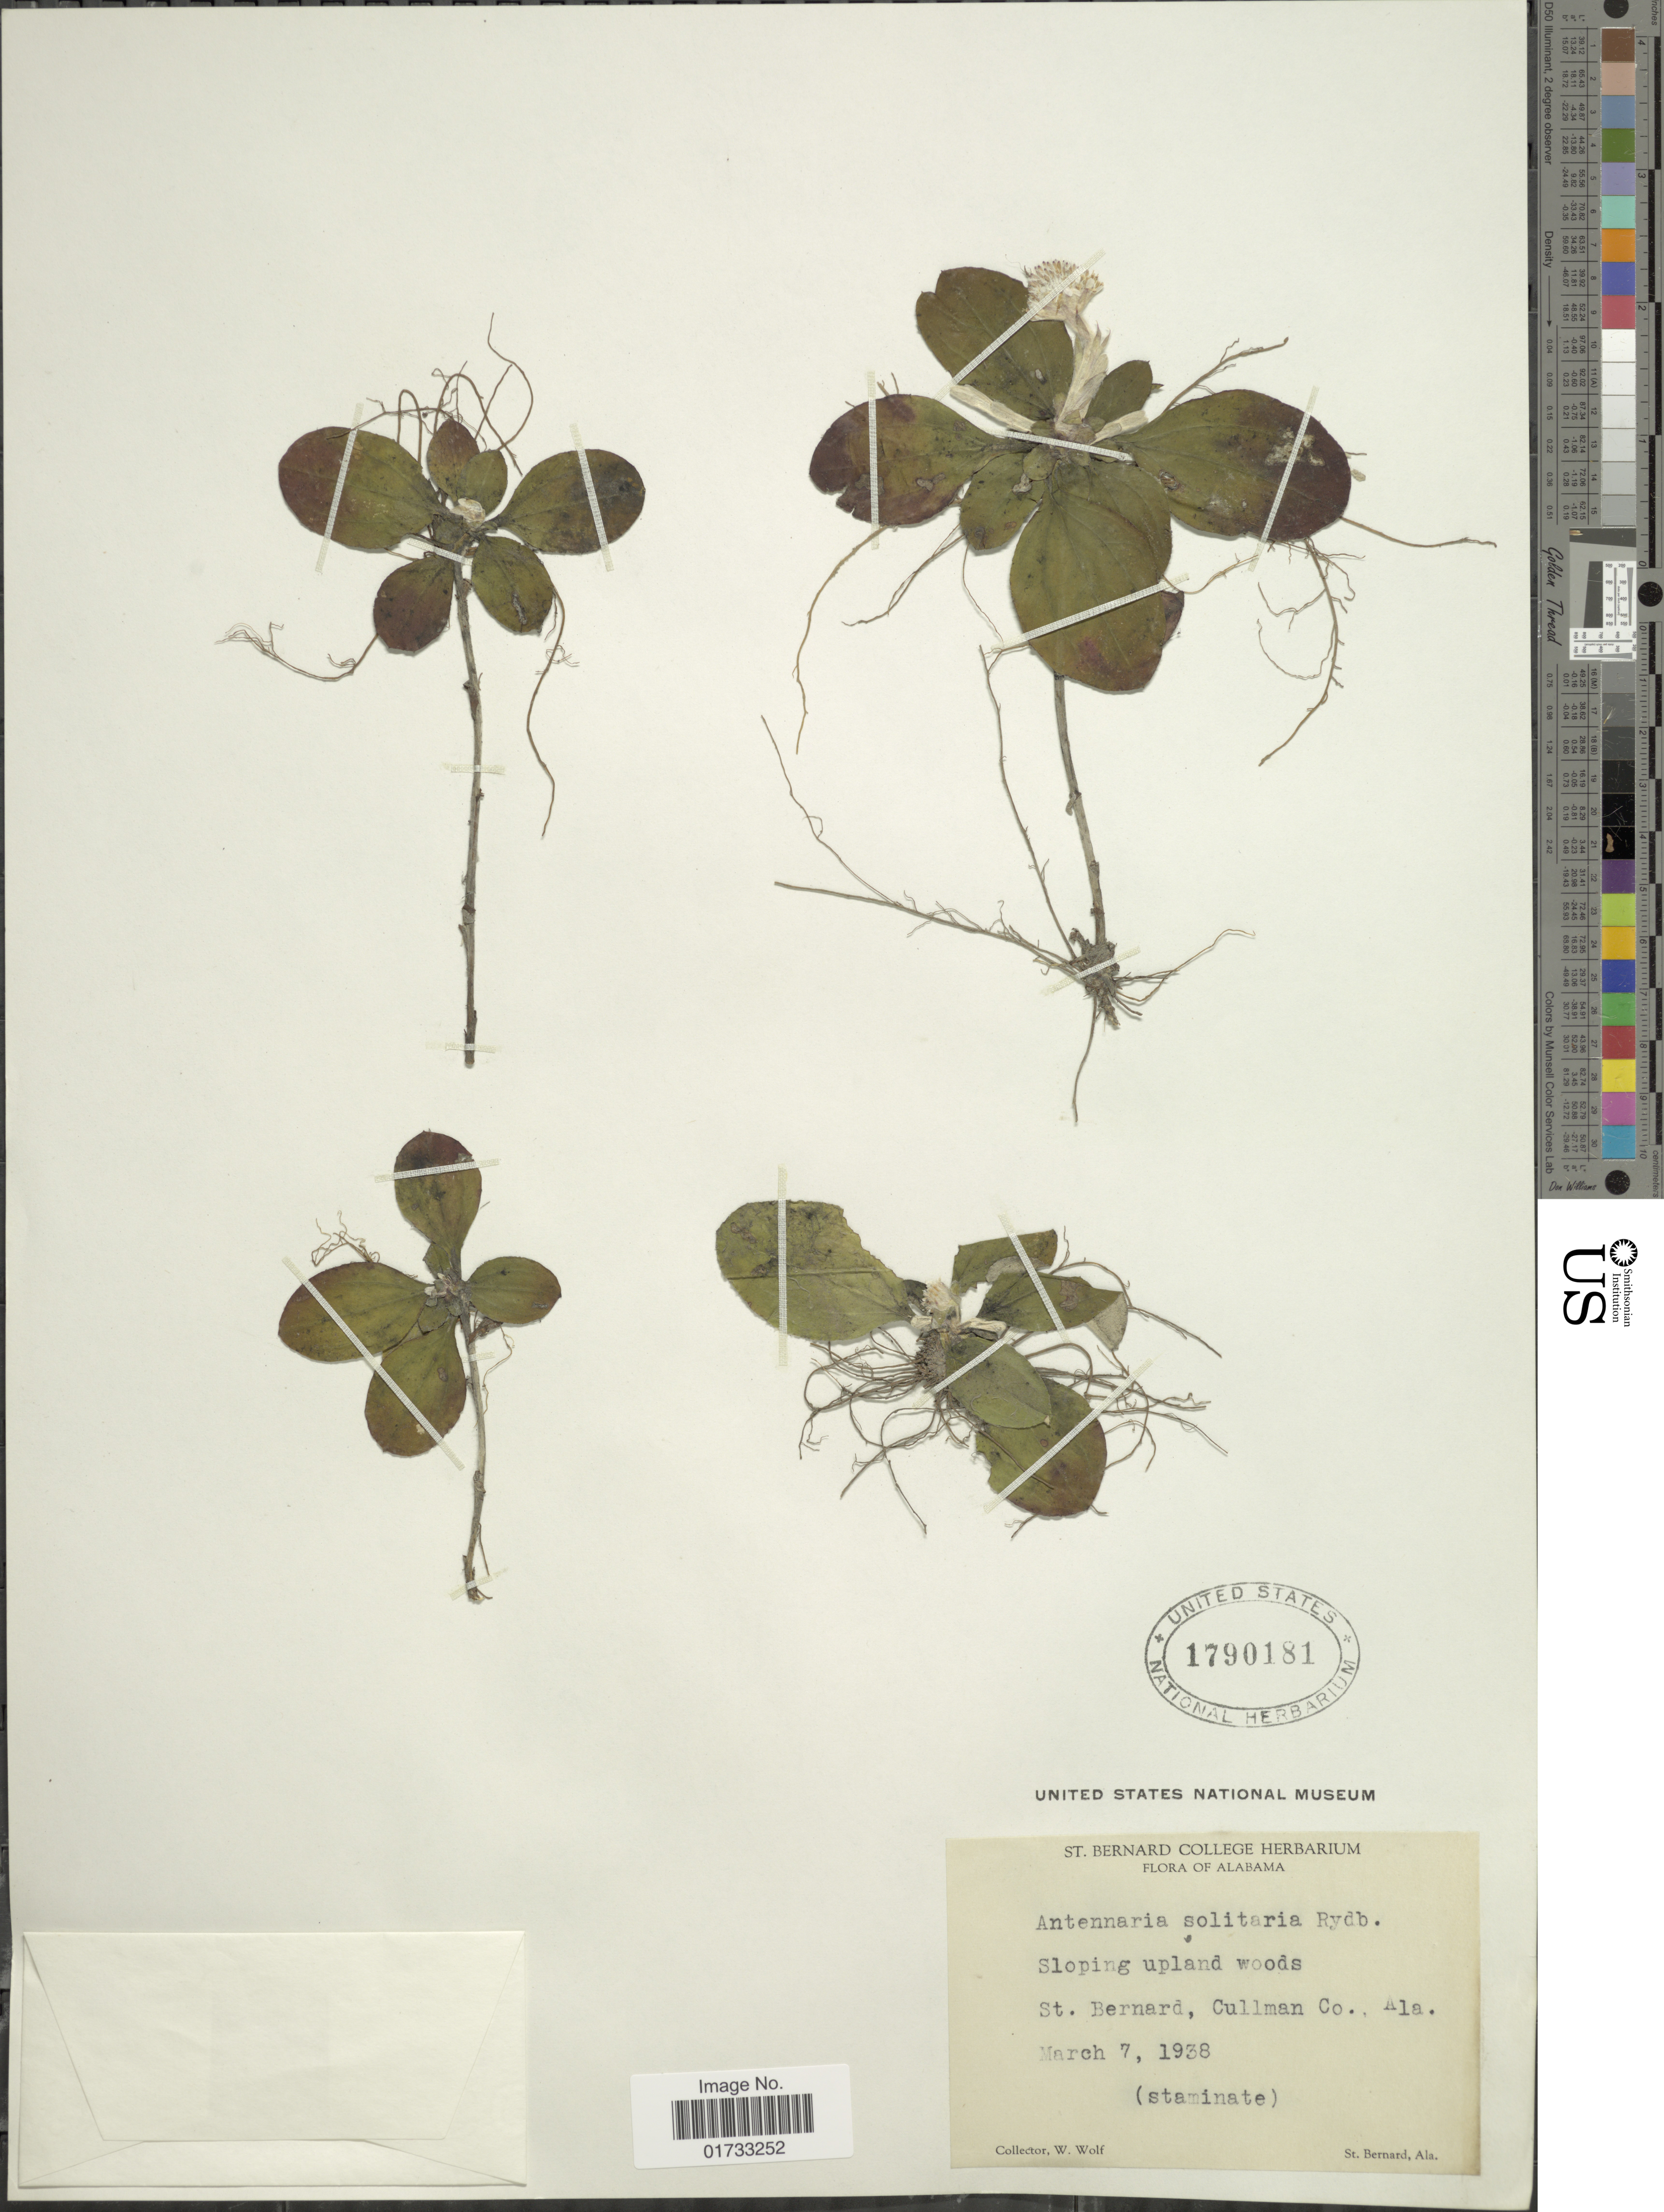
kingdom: Plantae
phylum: Tracheophyta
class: Magnoliopsida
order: Asterales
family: Asteraceae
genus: Antennaria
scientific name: Antennaria solitaria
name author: Rydb.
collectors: W. Wolf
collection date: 1938-03-07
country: United States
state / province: Alabama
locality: Sloping upland woods, St. Bernard, Cullman Co.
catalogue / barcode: US 1790181